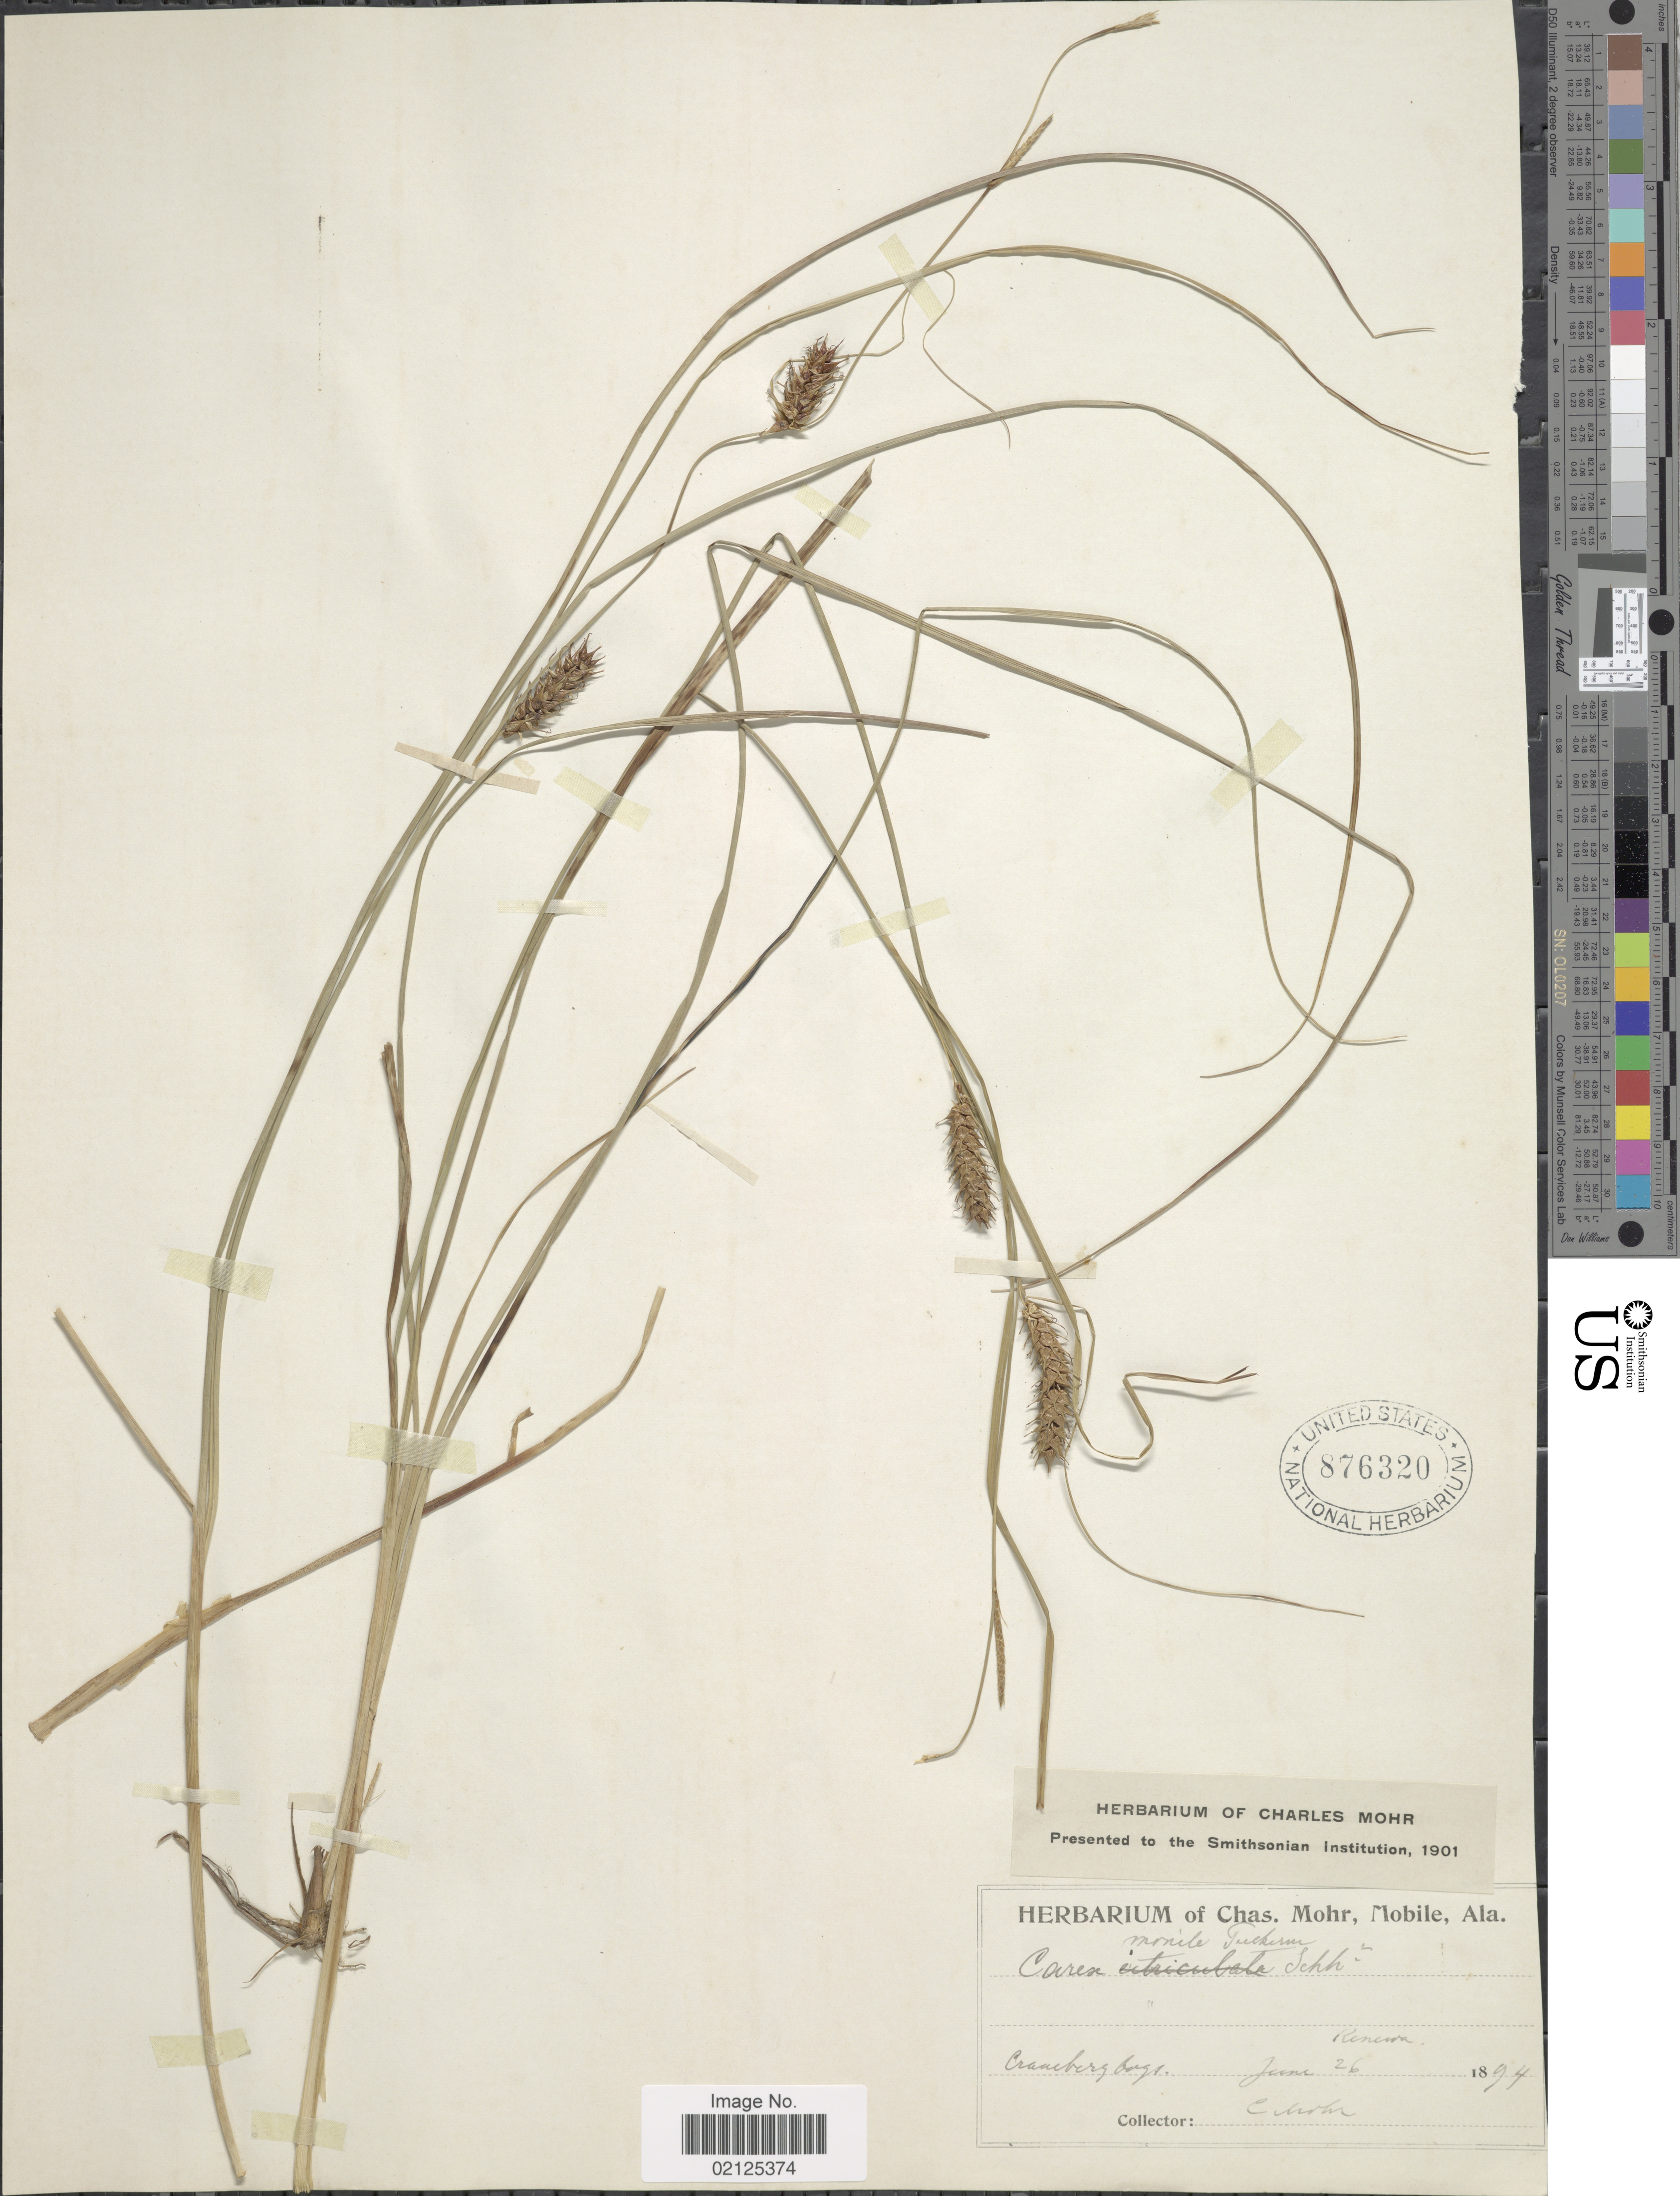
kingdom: Plantae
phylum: Tracheophyta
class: Liliopsida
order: Poales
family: Cyperaceae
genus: Carex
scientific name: Carex vesicaria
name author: L.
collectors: C. T. Mohr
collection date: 1894-06-26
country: United States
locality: Cranberry bogs.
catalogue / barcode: US 876320